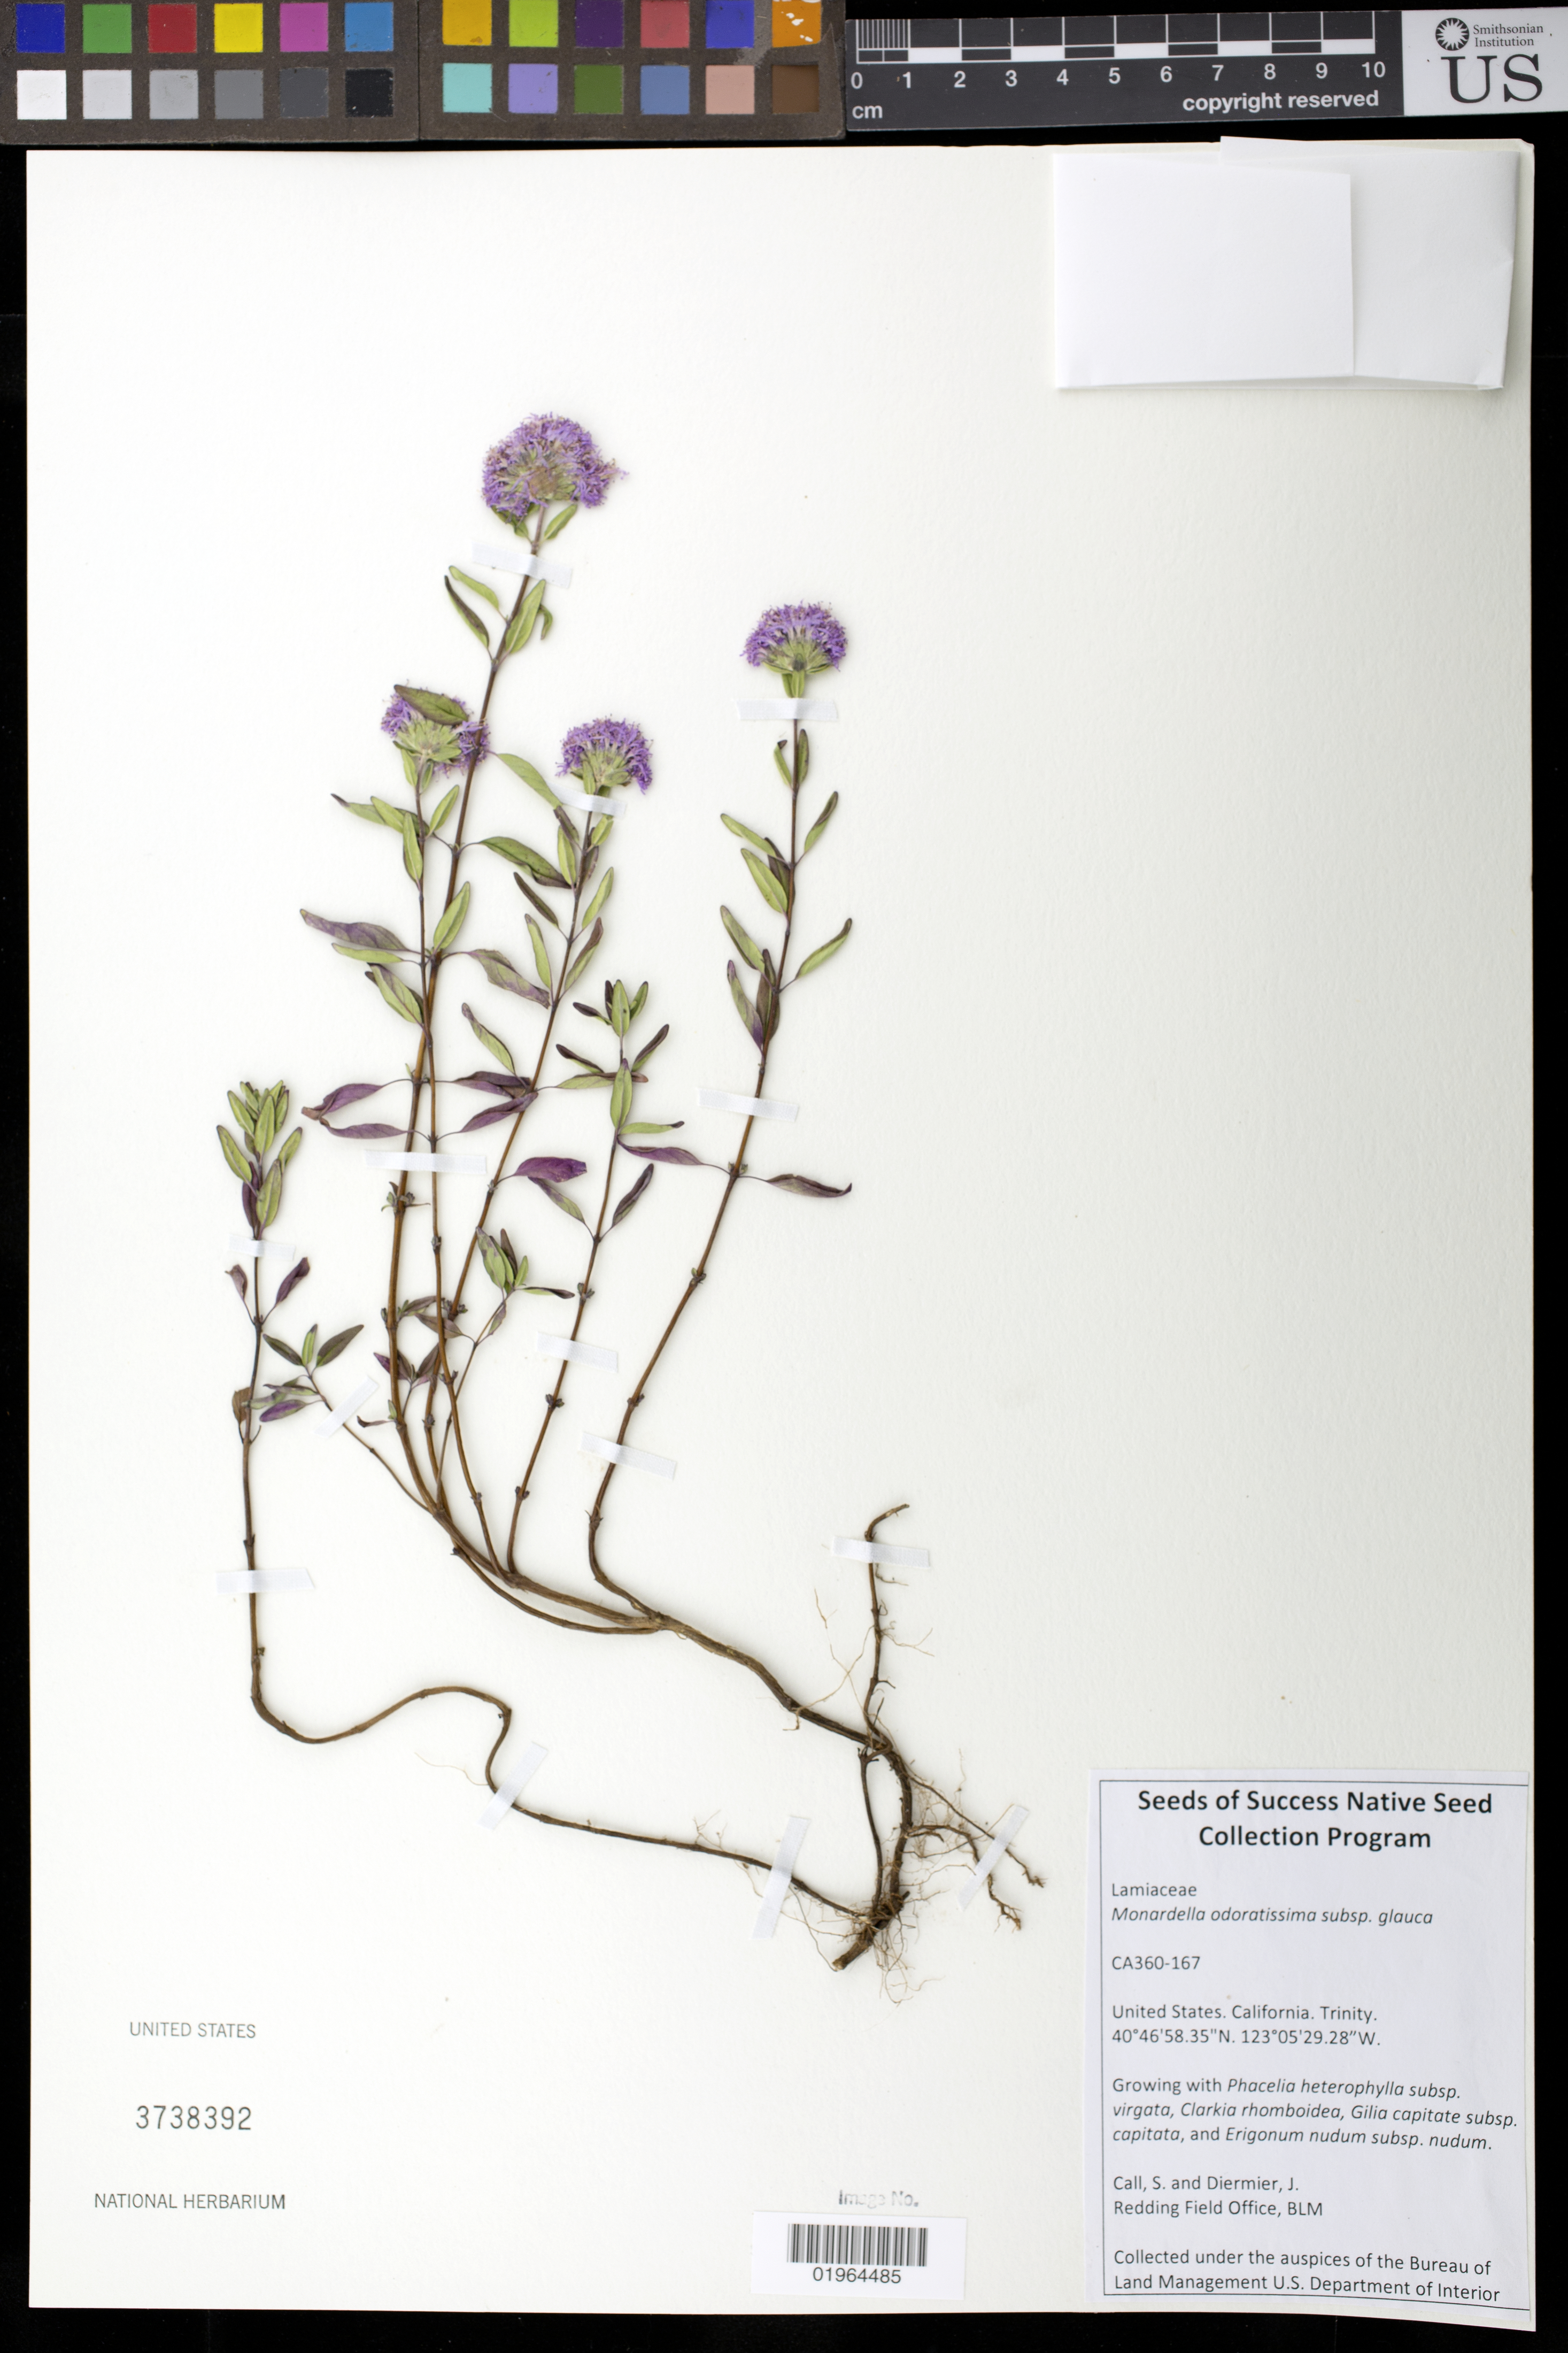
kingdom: Plantae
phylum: Tracheophyta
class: Magnoliopsida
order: Lamiales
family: Lamiaceae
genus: Monardella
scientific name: Monardella odoratissima subsp. glauca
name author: (Greene) Epling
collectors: S. Call & J. Diermier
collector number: CA360-167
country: United States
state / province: California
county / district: Trinity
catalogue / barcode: US 3738392